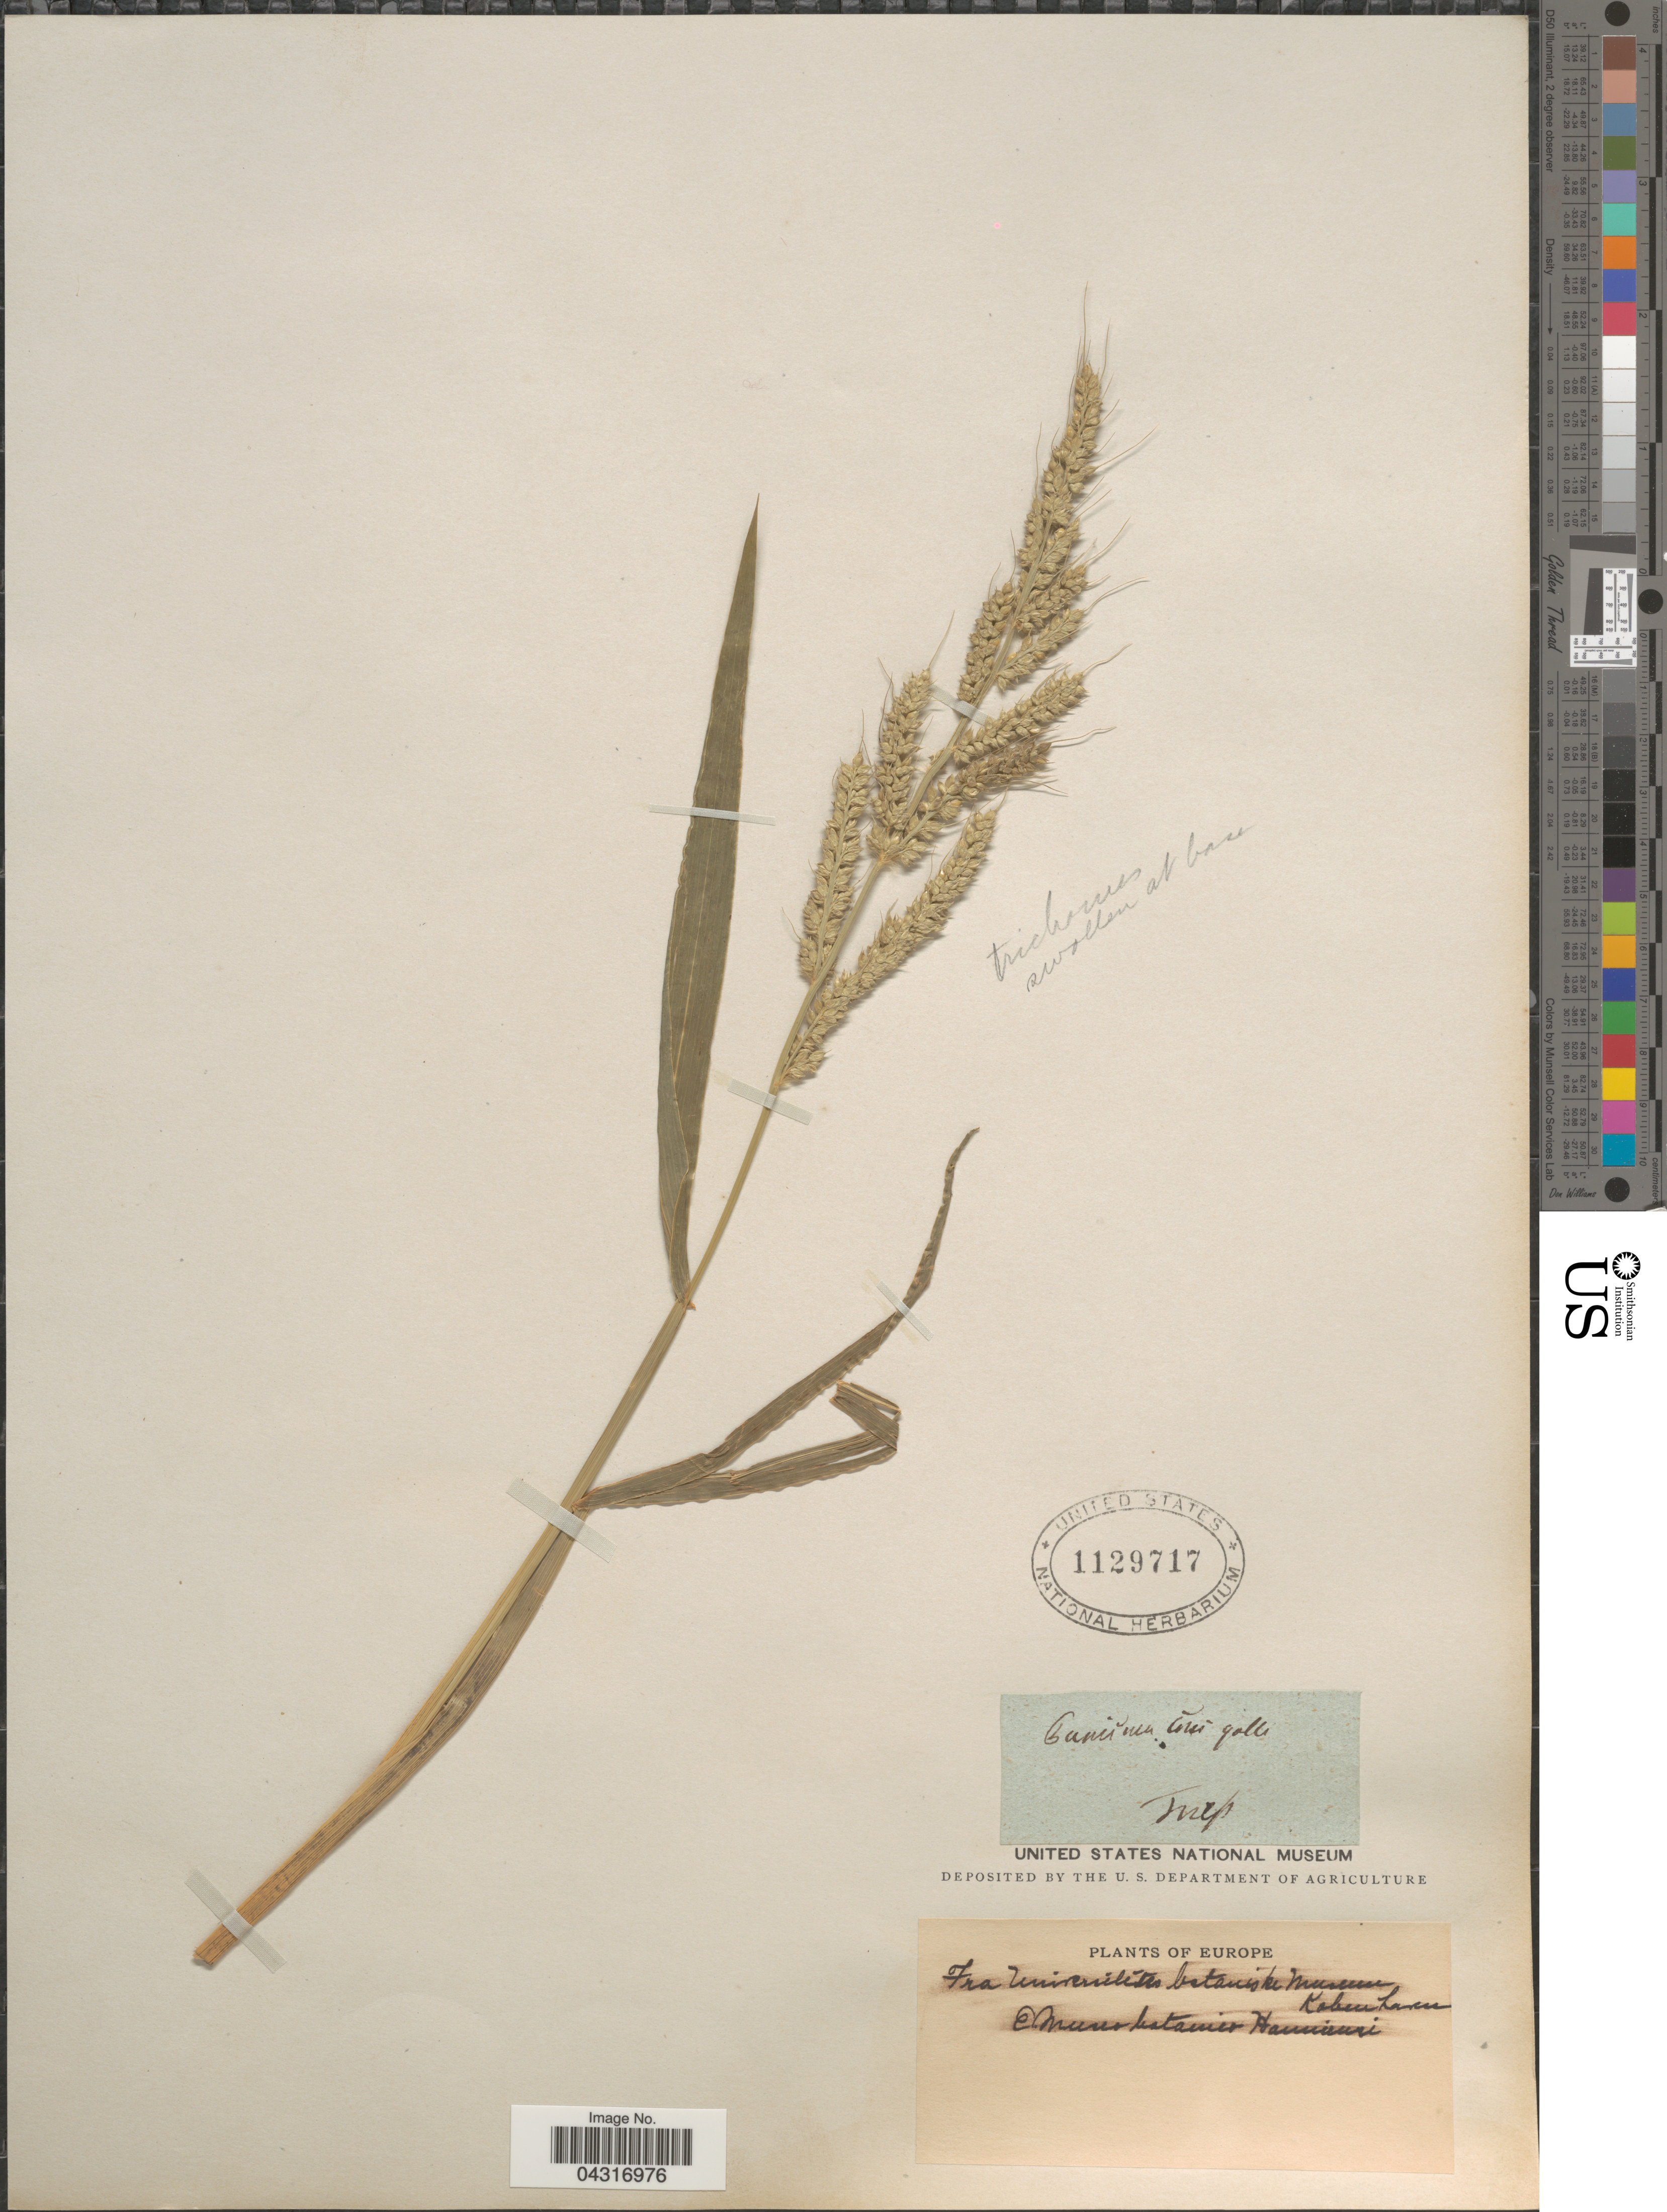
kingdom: Plantae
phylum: Tracheophyta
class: Liliopsida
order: Poales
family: Poaceae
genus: Echinochloa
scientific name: Echinochloa crus-galli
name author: (L.) P. Beauv.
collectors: ex Mus. Bot. Hauniense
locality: Tulp. Europe.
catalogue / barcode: US 1129717